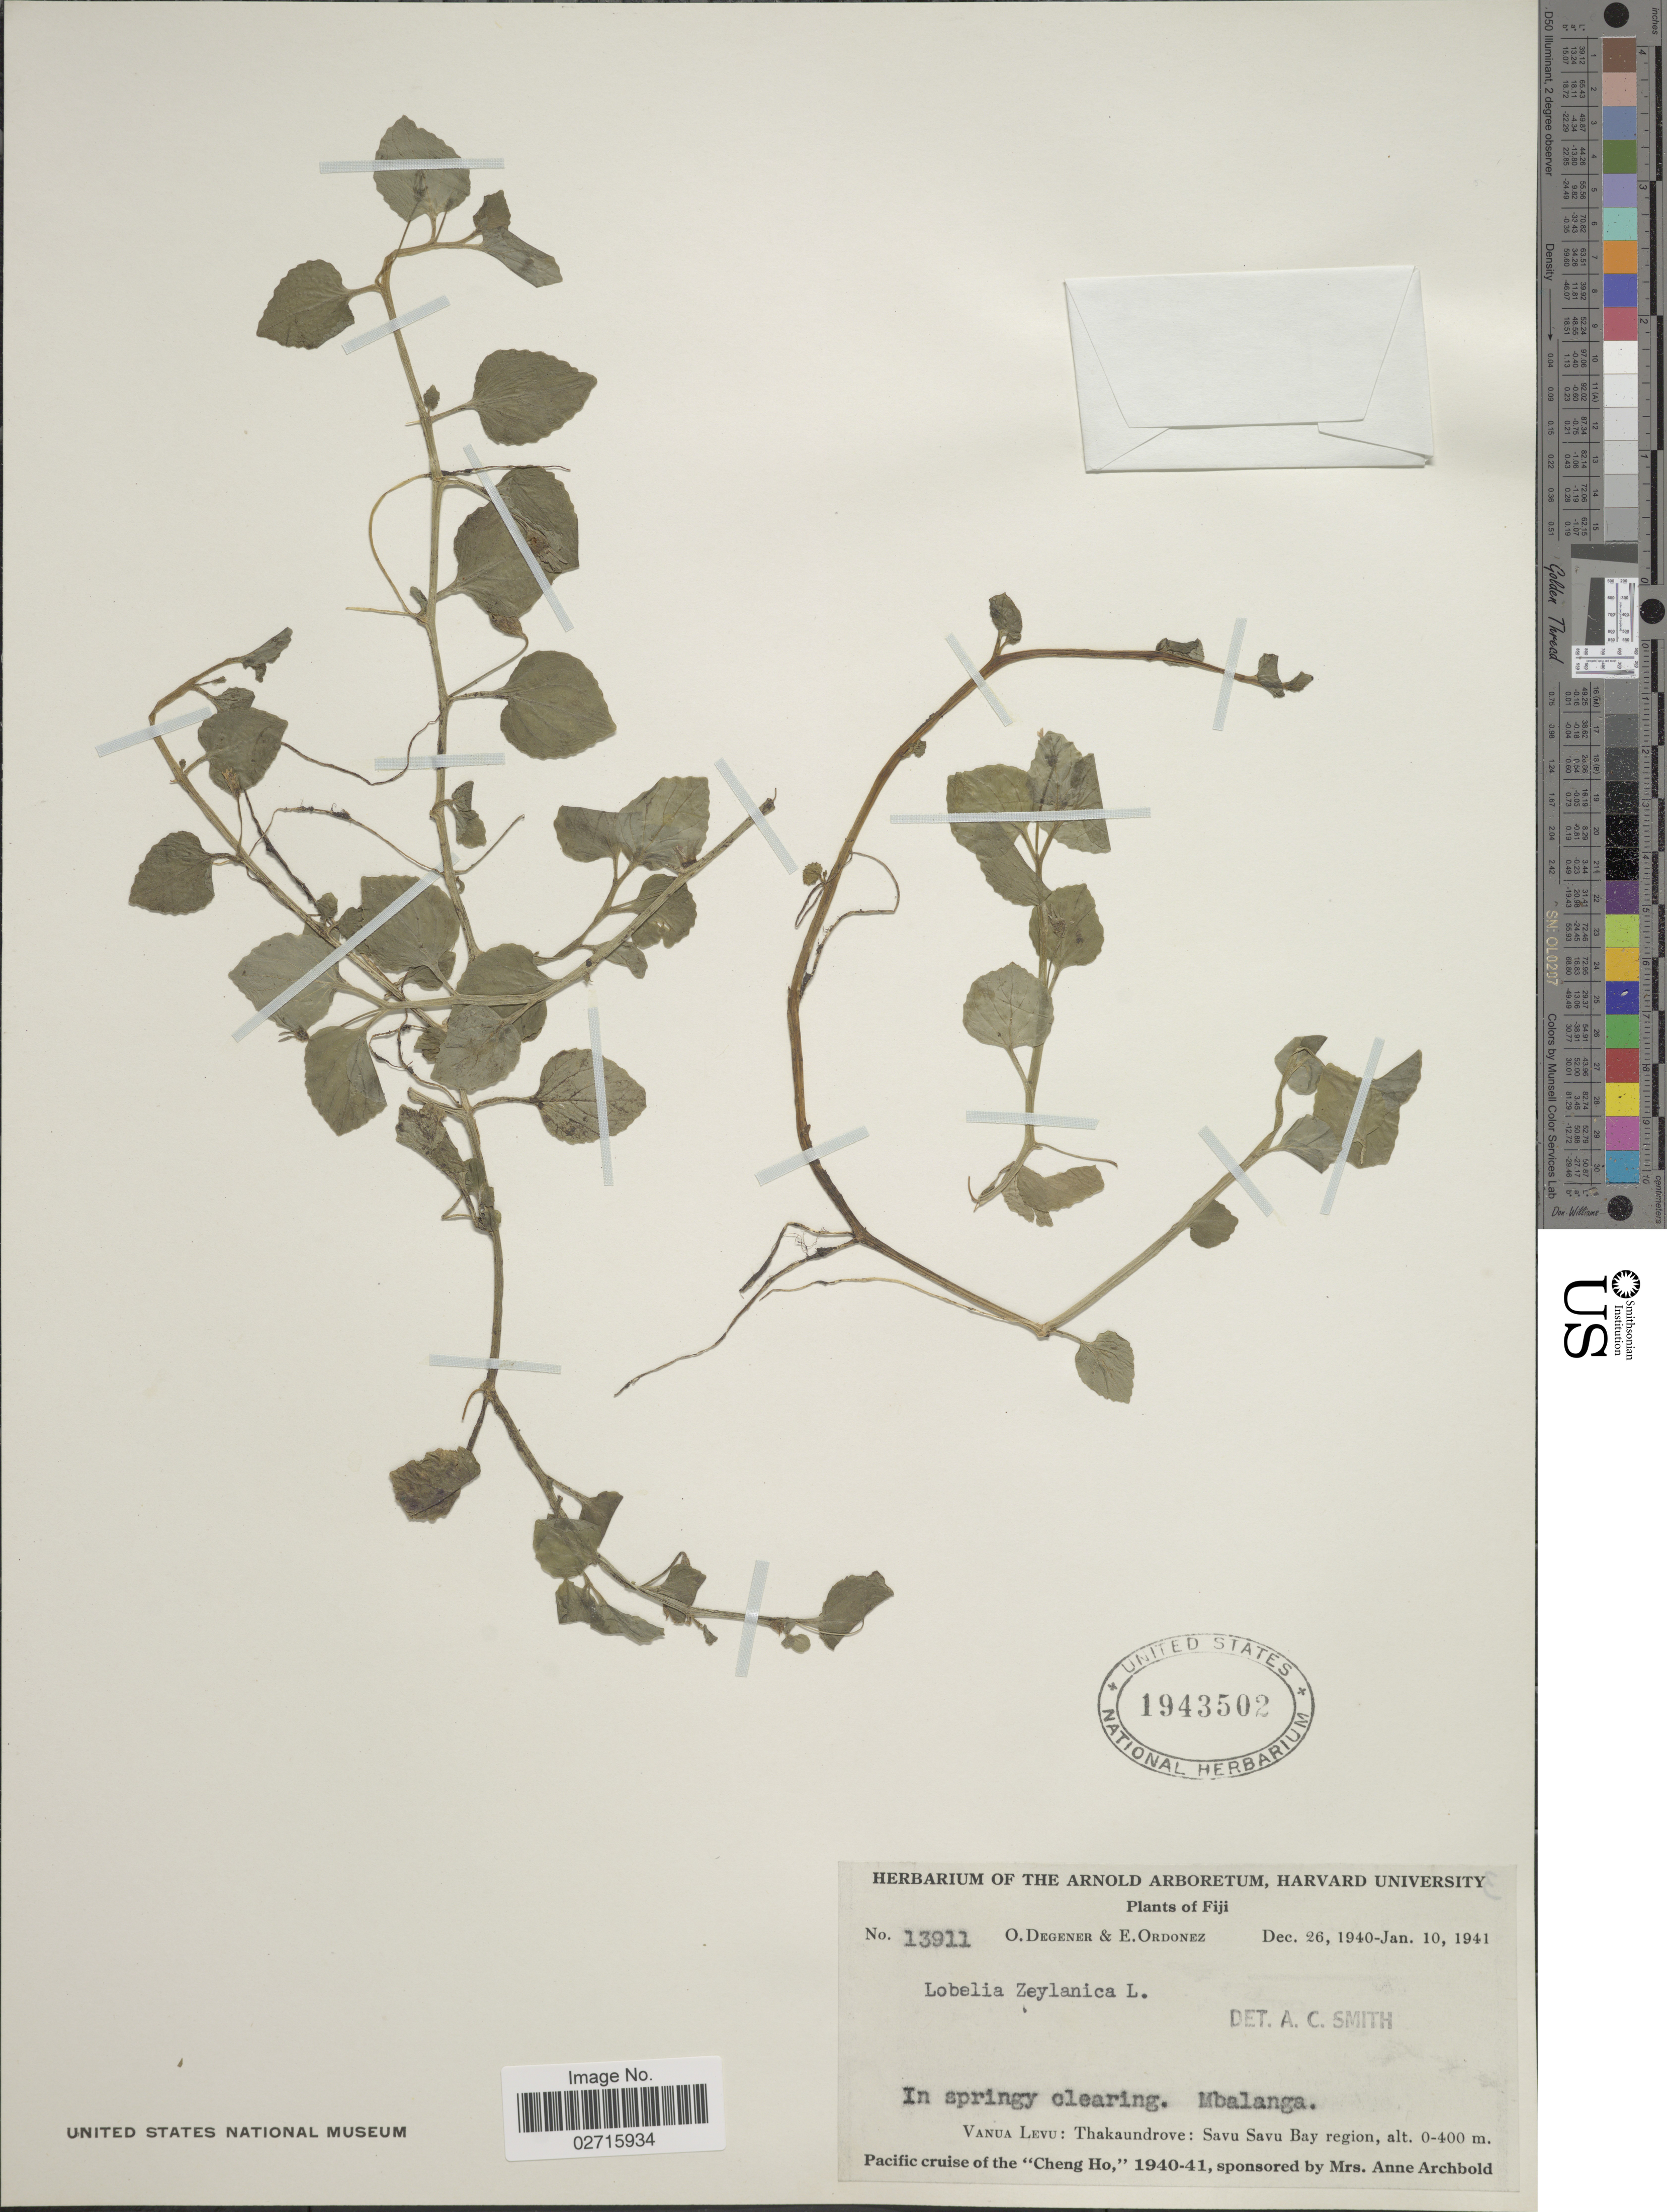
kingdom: Plantae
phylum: Tracheophyta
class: Magnoliopsida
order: Asterales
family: Campanulaceae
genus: Lobelia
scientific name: Lobelia succulenta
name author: Blume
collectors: O. Degener & E. Ordonez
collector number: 13911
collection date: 1940-12-26/1941-01-10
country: Fiji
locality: Vanua Levu: Thakaundrove: Savu Savu Bat region, in springy clearing, Mbalanga.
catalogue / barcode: US 1943502